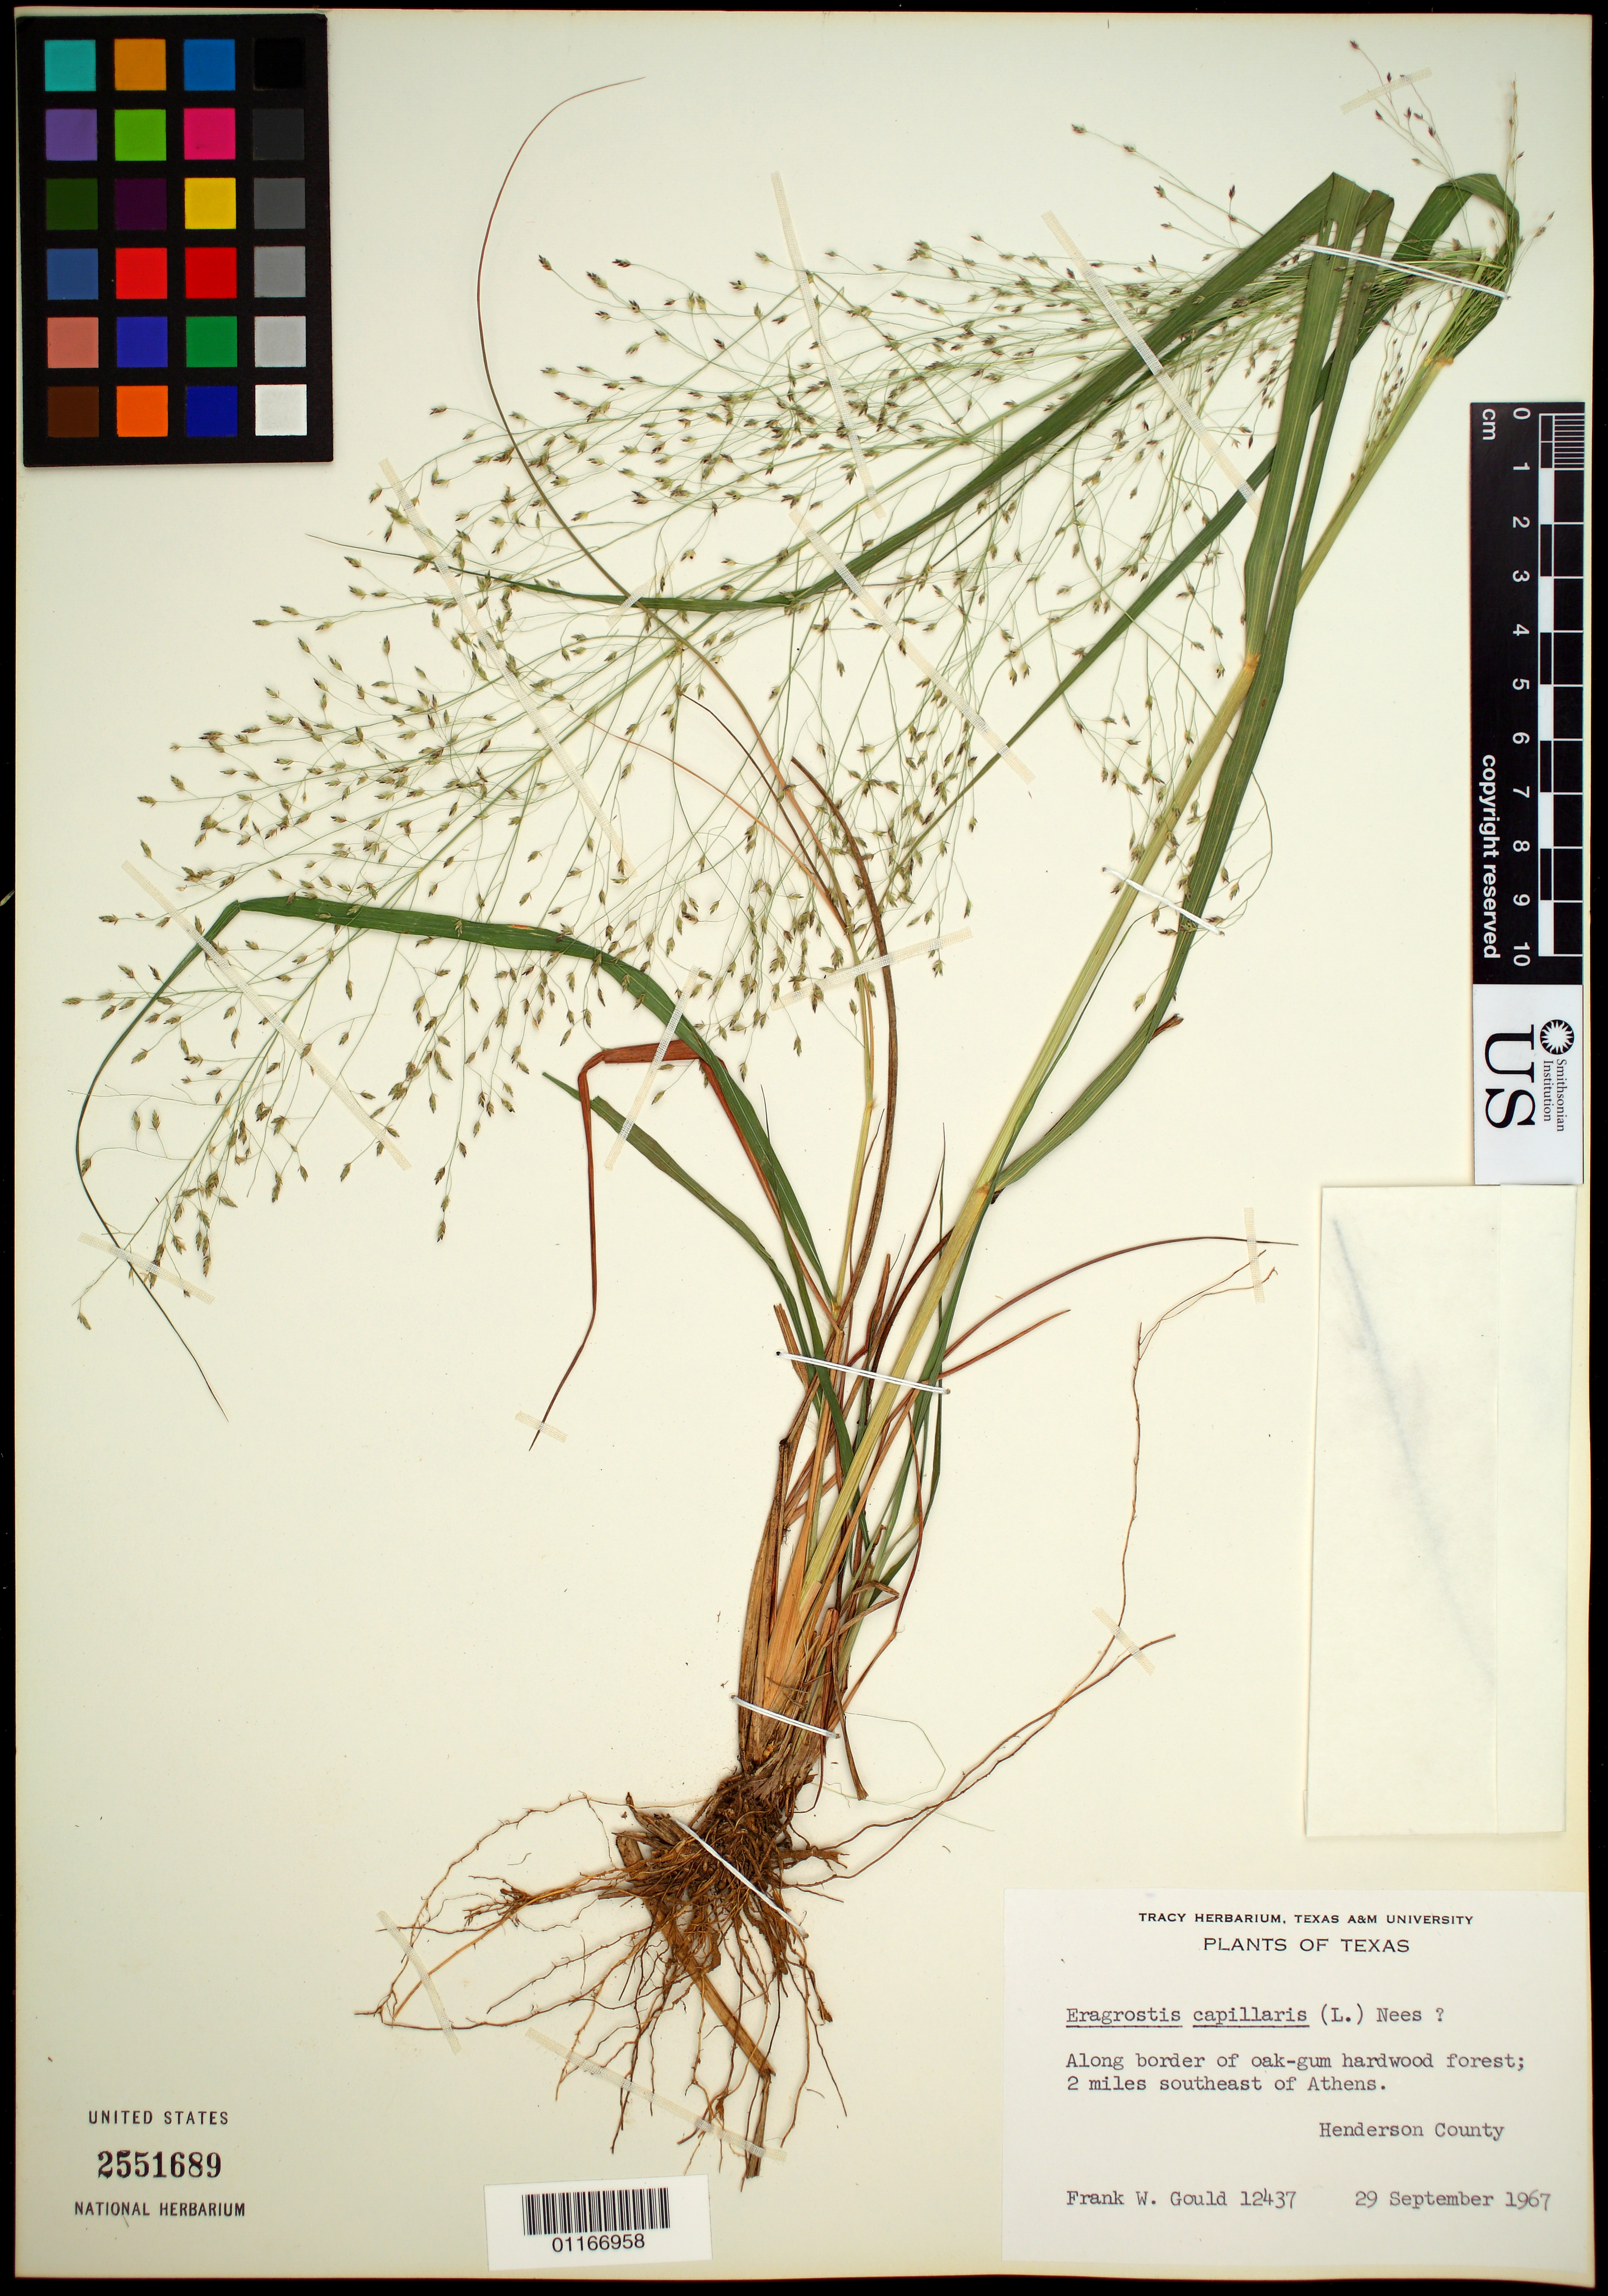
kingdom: Plantae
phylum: Tracheophyta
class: Liliopsida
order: Poales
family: Poaceae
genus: Eragrostis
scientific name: Eragrostis capillaris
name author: (L.) Nees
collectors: F. W. Gould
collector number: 12437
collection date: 1967-09-29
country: United States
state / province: Texas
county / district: Henderson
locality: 2 miles southeast of Athens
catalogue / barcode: US 2551689